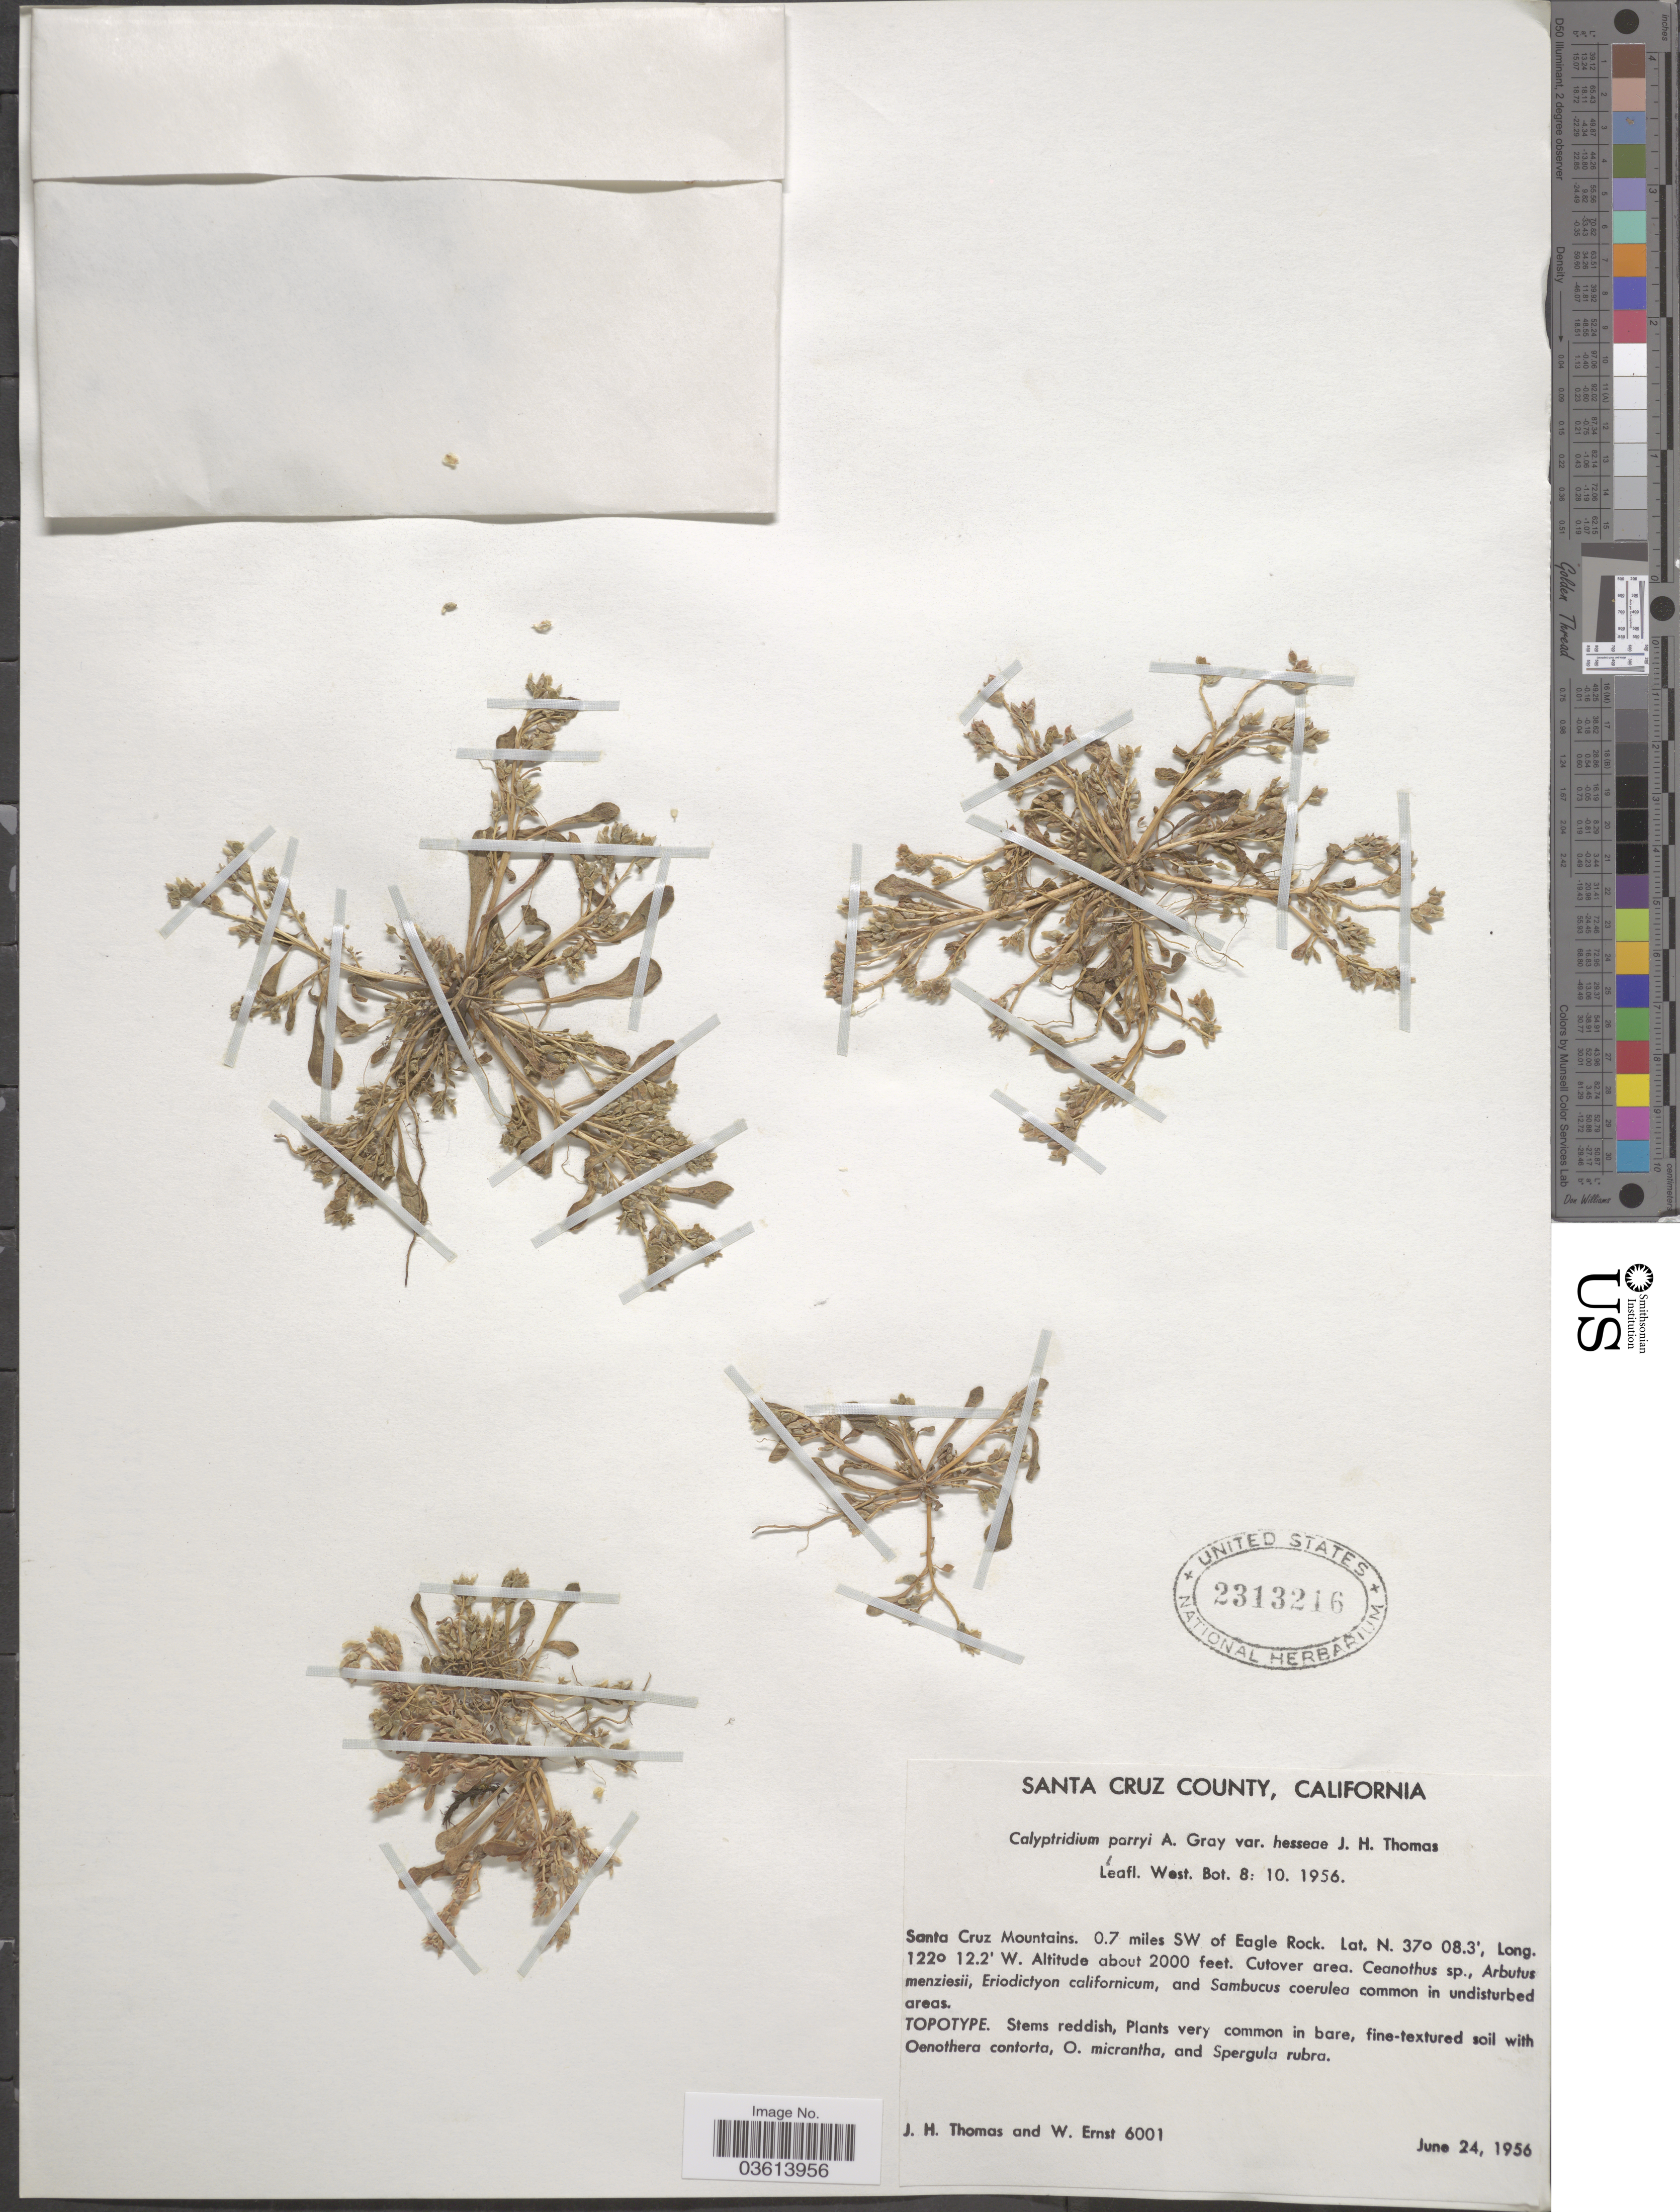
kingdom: Plantae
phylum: Tracheophyta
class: Magnoliopsida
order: Caryophyllales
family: Montiaceae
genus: Calyptridium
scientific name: Calyptridium parryi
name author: A. Gray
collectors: J. H. Thomas & W. C. Ernst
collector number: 6001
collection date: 1956-06-24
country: United States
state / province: California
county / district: Santa Cruz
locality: Santa Cruz County. Santa Cruz Mountains. 0.7 miles SW of Eagle Rock.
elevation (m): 610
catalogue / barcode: US 2313216